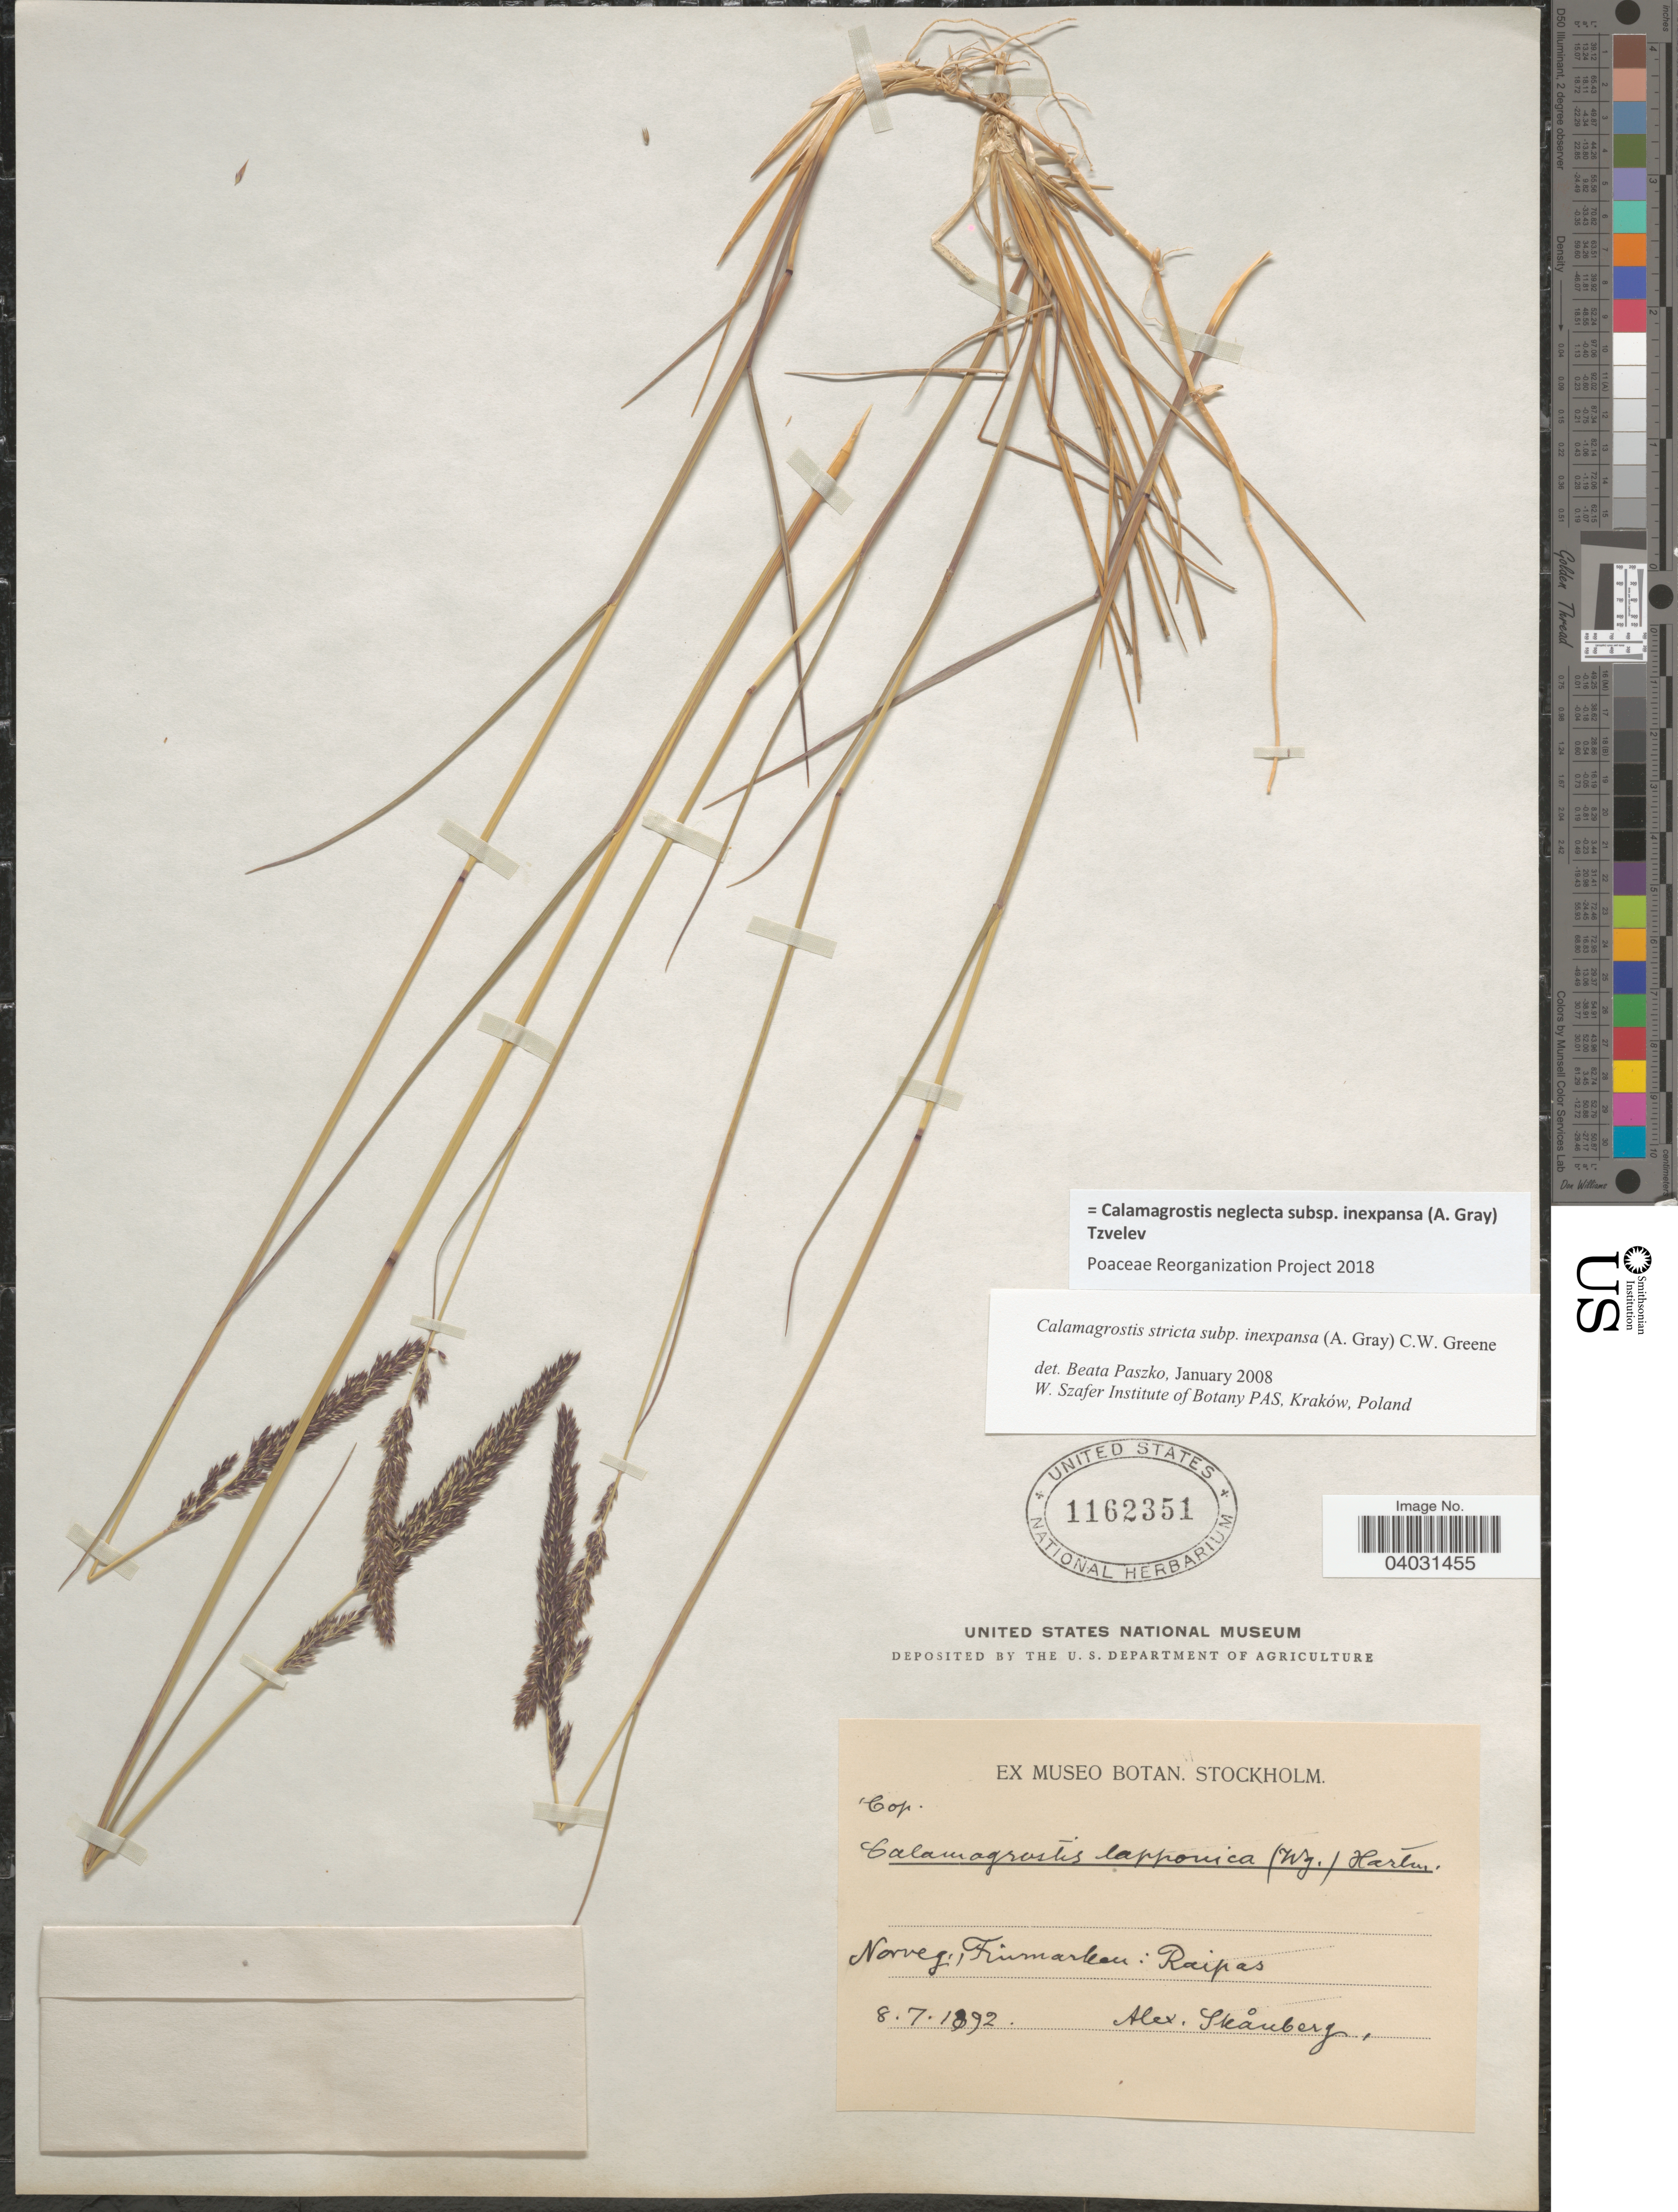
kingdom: Plantae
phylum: Tracheophyta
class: Liliopsida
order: Poales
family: Poaceae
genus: Calamagrostis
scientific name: Calamagrostis neglecta subsp. inexpansa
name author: (A. Gray) Tzvelev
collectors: A. Skånberg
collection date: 1892-07-08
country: Norway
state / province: Finnmark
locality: Norveg: Finmarken: Raipas.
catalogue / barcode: US 1162351